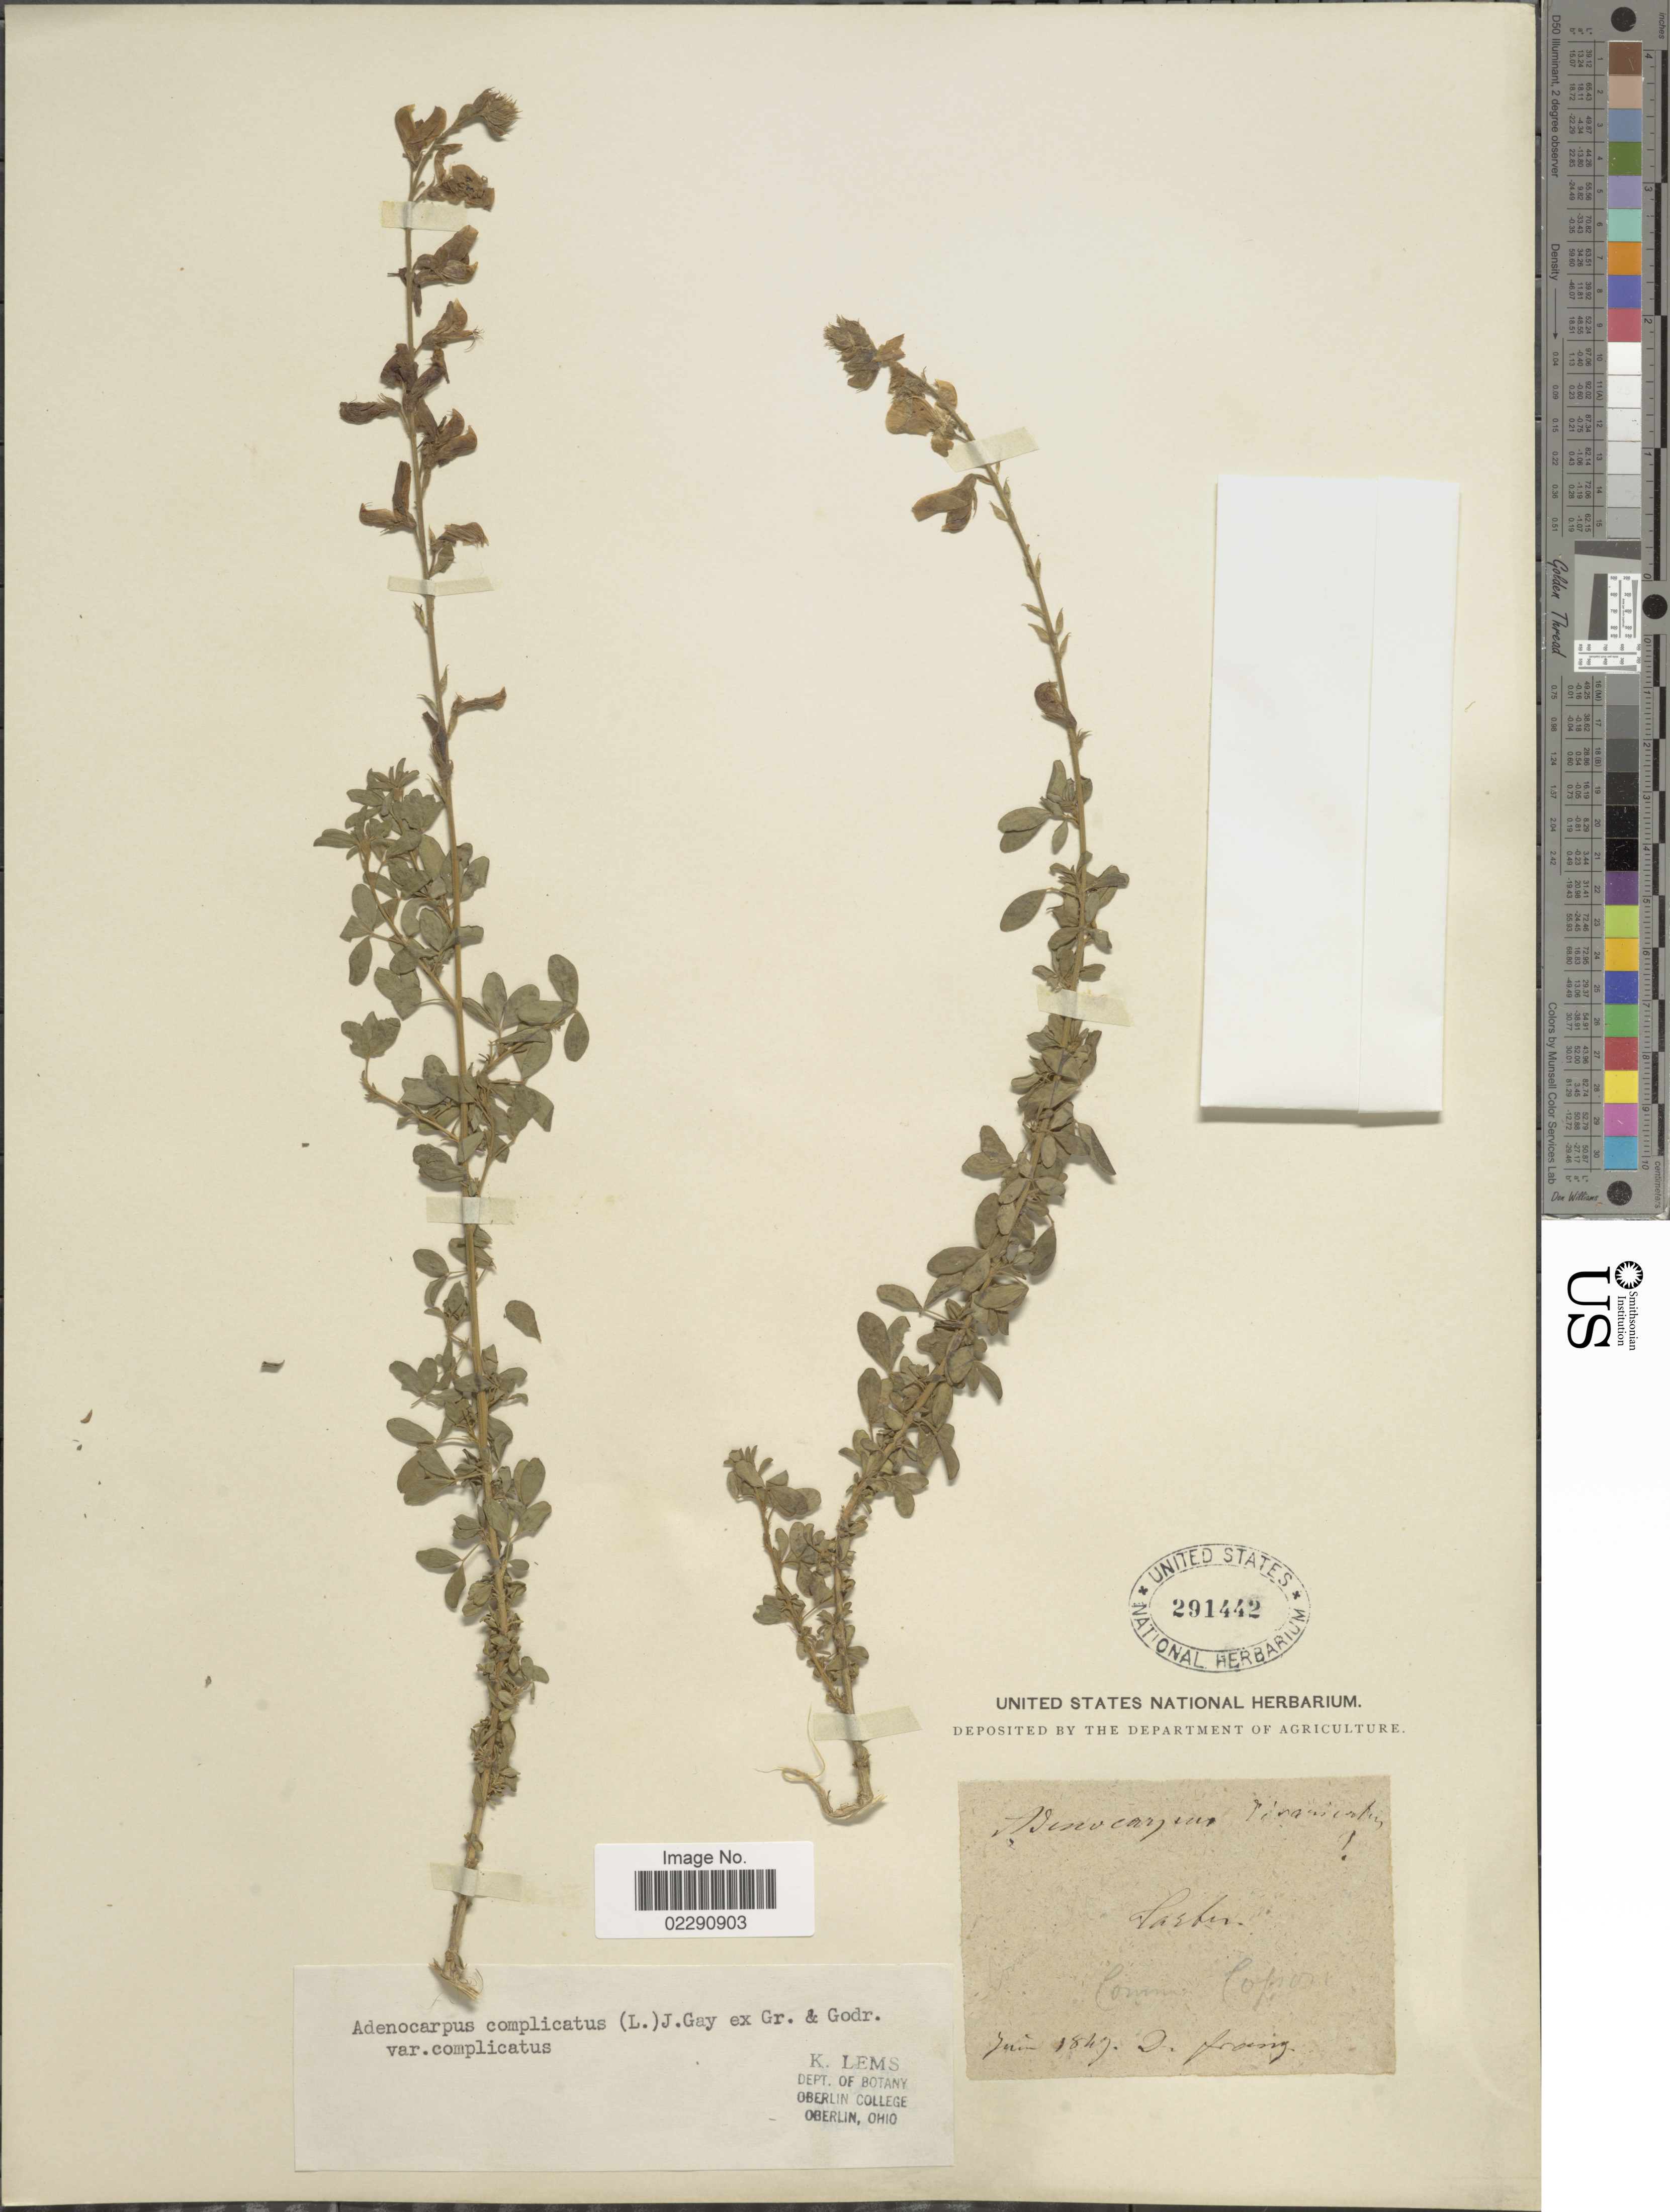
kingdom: Plantae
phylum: Tracheophyta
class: Magnoliopsida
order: Fabales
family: Fabaceae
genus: Adenocarpus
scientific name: Adenocarpus complicatus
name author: J. Gay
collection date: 1849-06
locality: Carber [unsure placement]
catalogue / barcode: US 291442